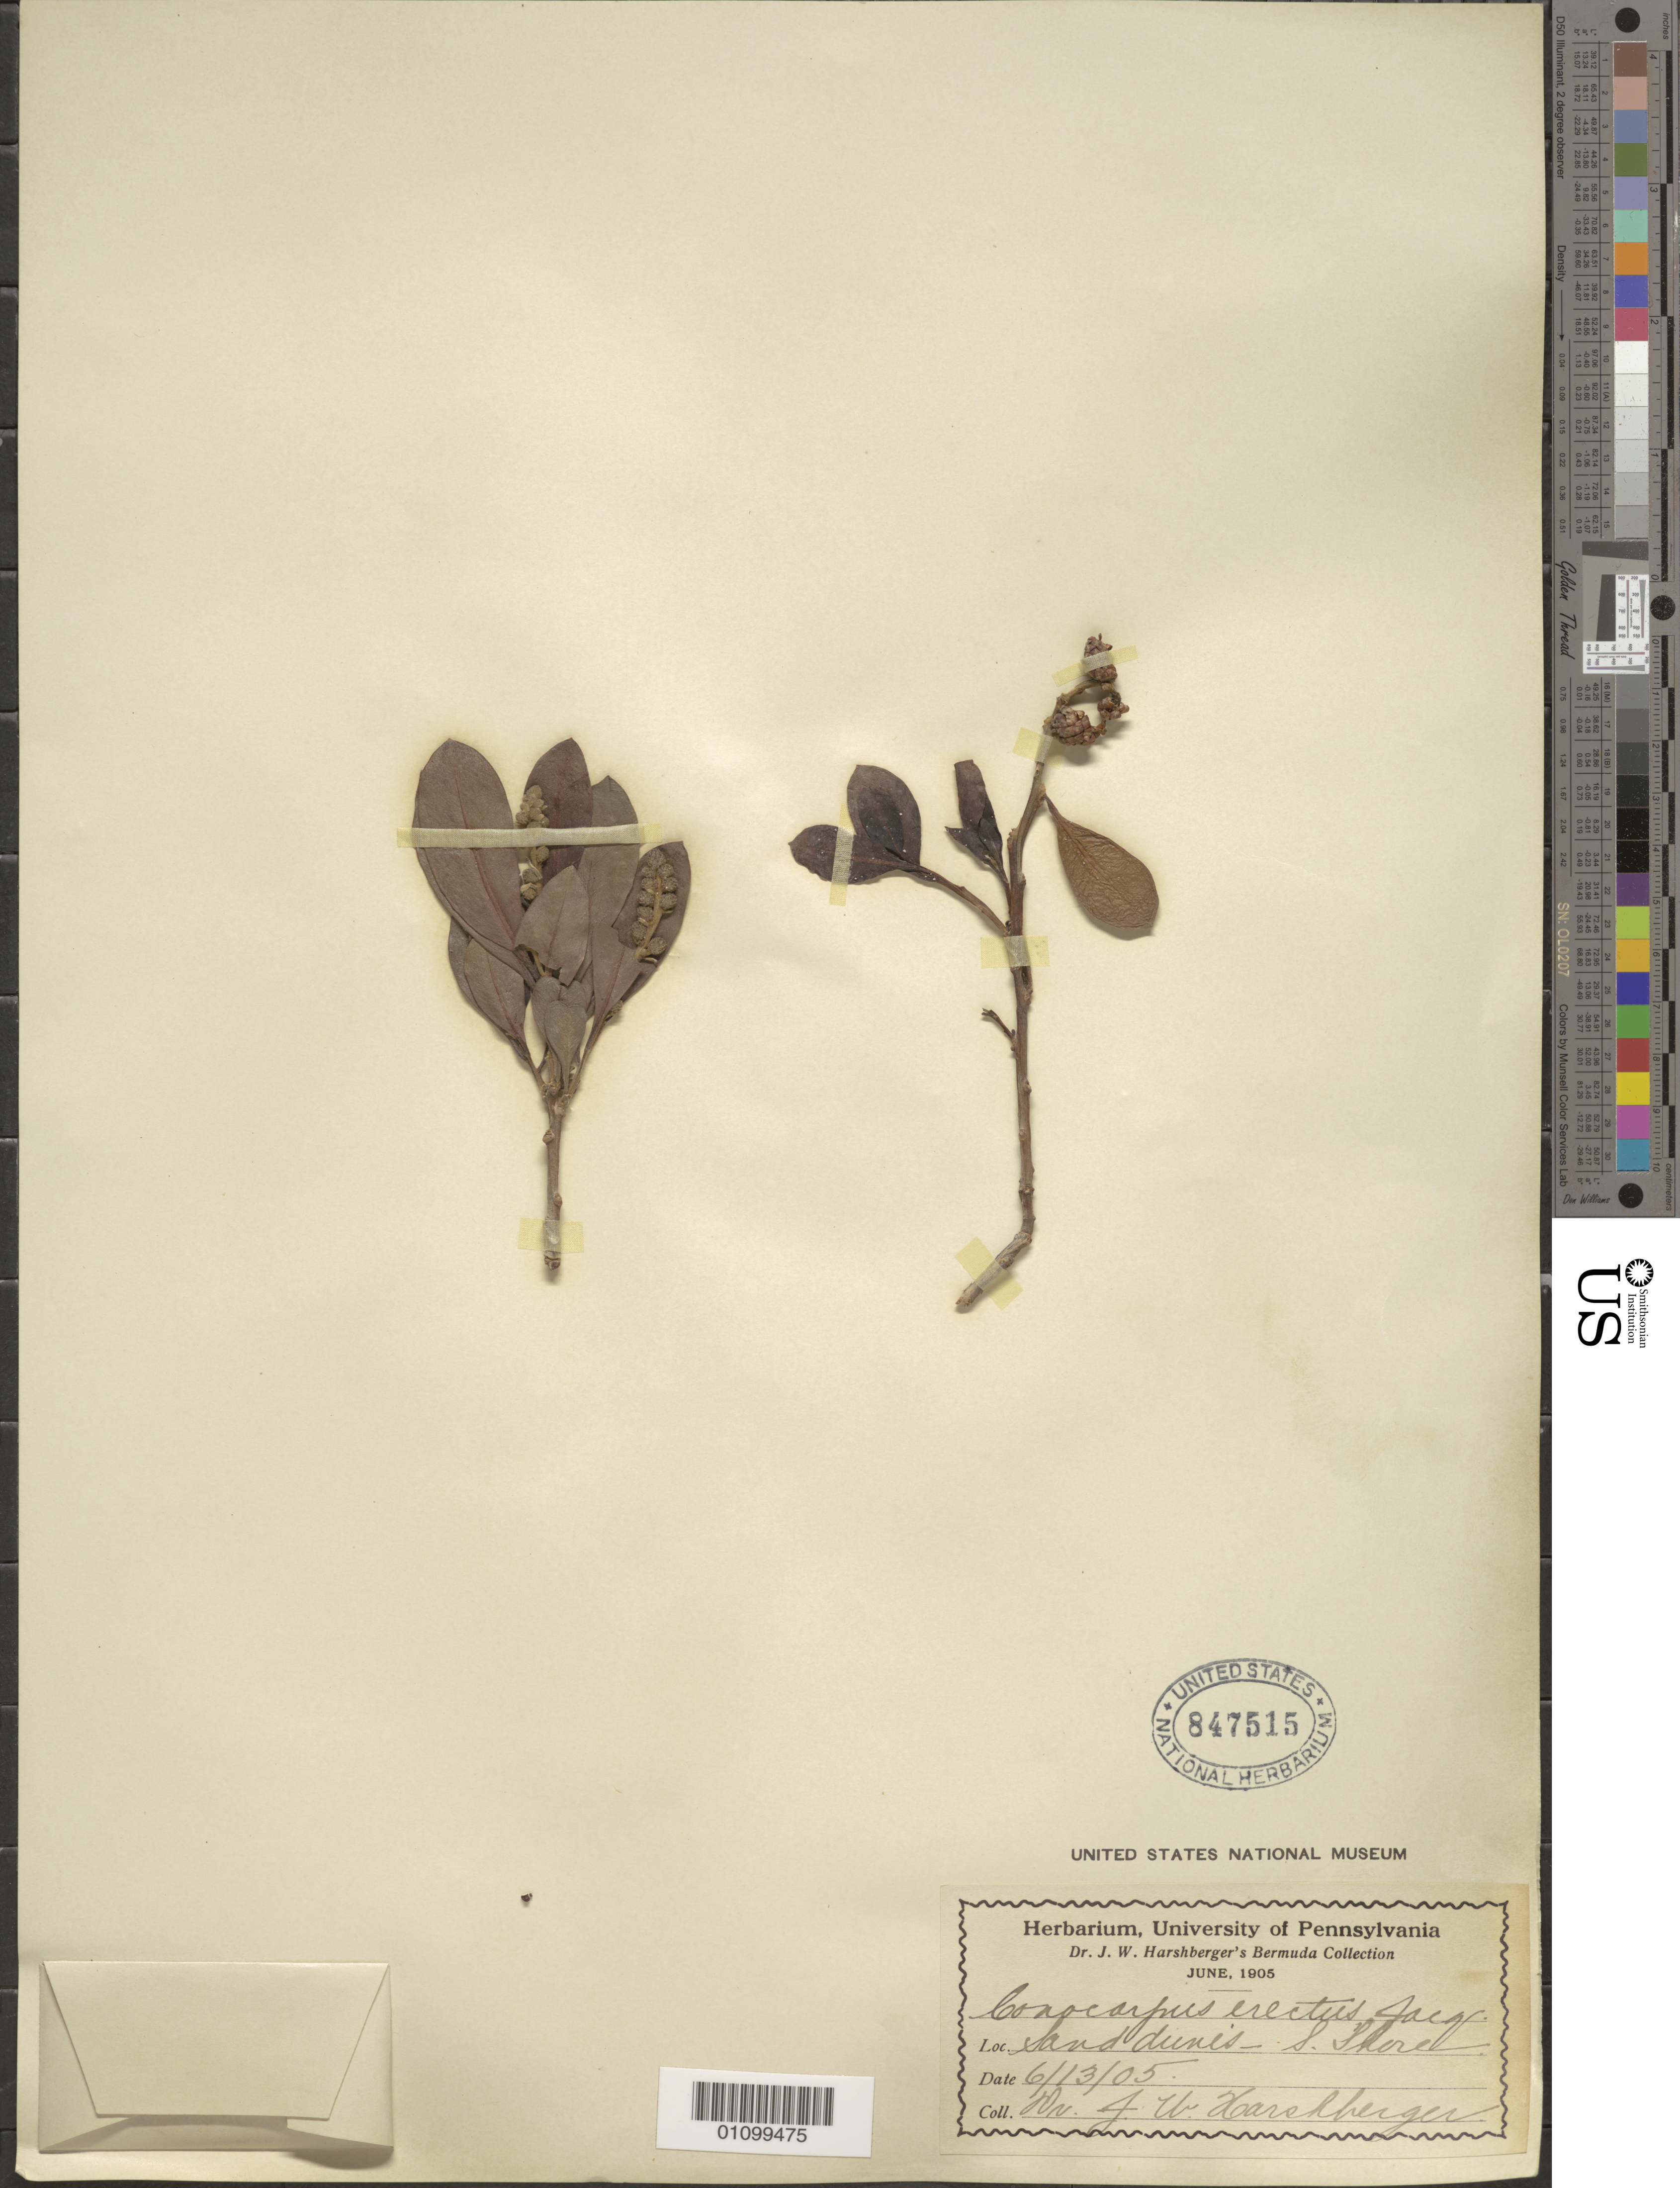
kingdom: Plantae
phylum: Tracheophyta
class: Magnoliopsida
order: Myrtales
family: Combretaceae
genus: Conocarpus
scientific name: Conocarpus erectus var. erectus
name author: L.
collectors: J. W. Harshberger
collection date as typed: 13 Jun 1905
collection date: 1905-06-13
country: Bermuda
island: Bermuda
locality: Sand dunes, S Shore.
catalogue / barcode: US 847515